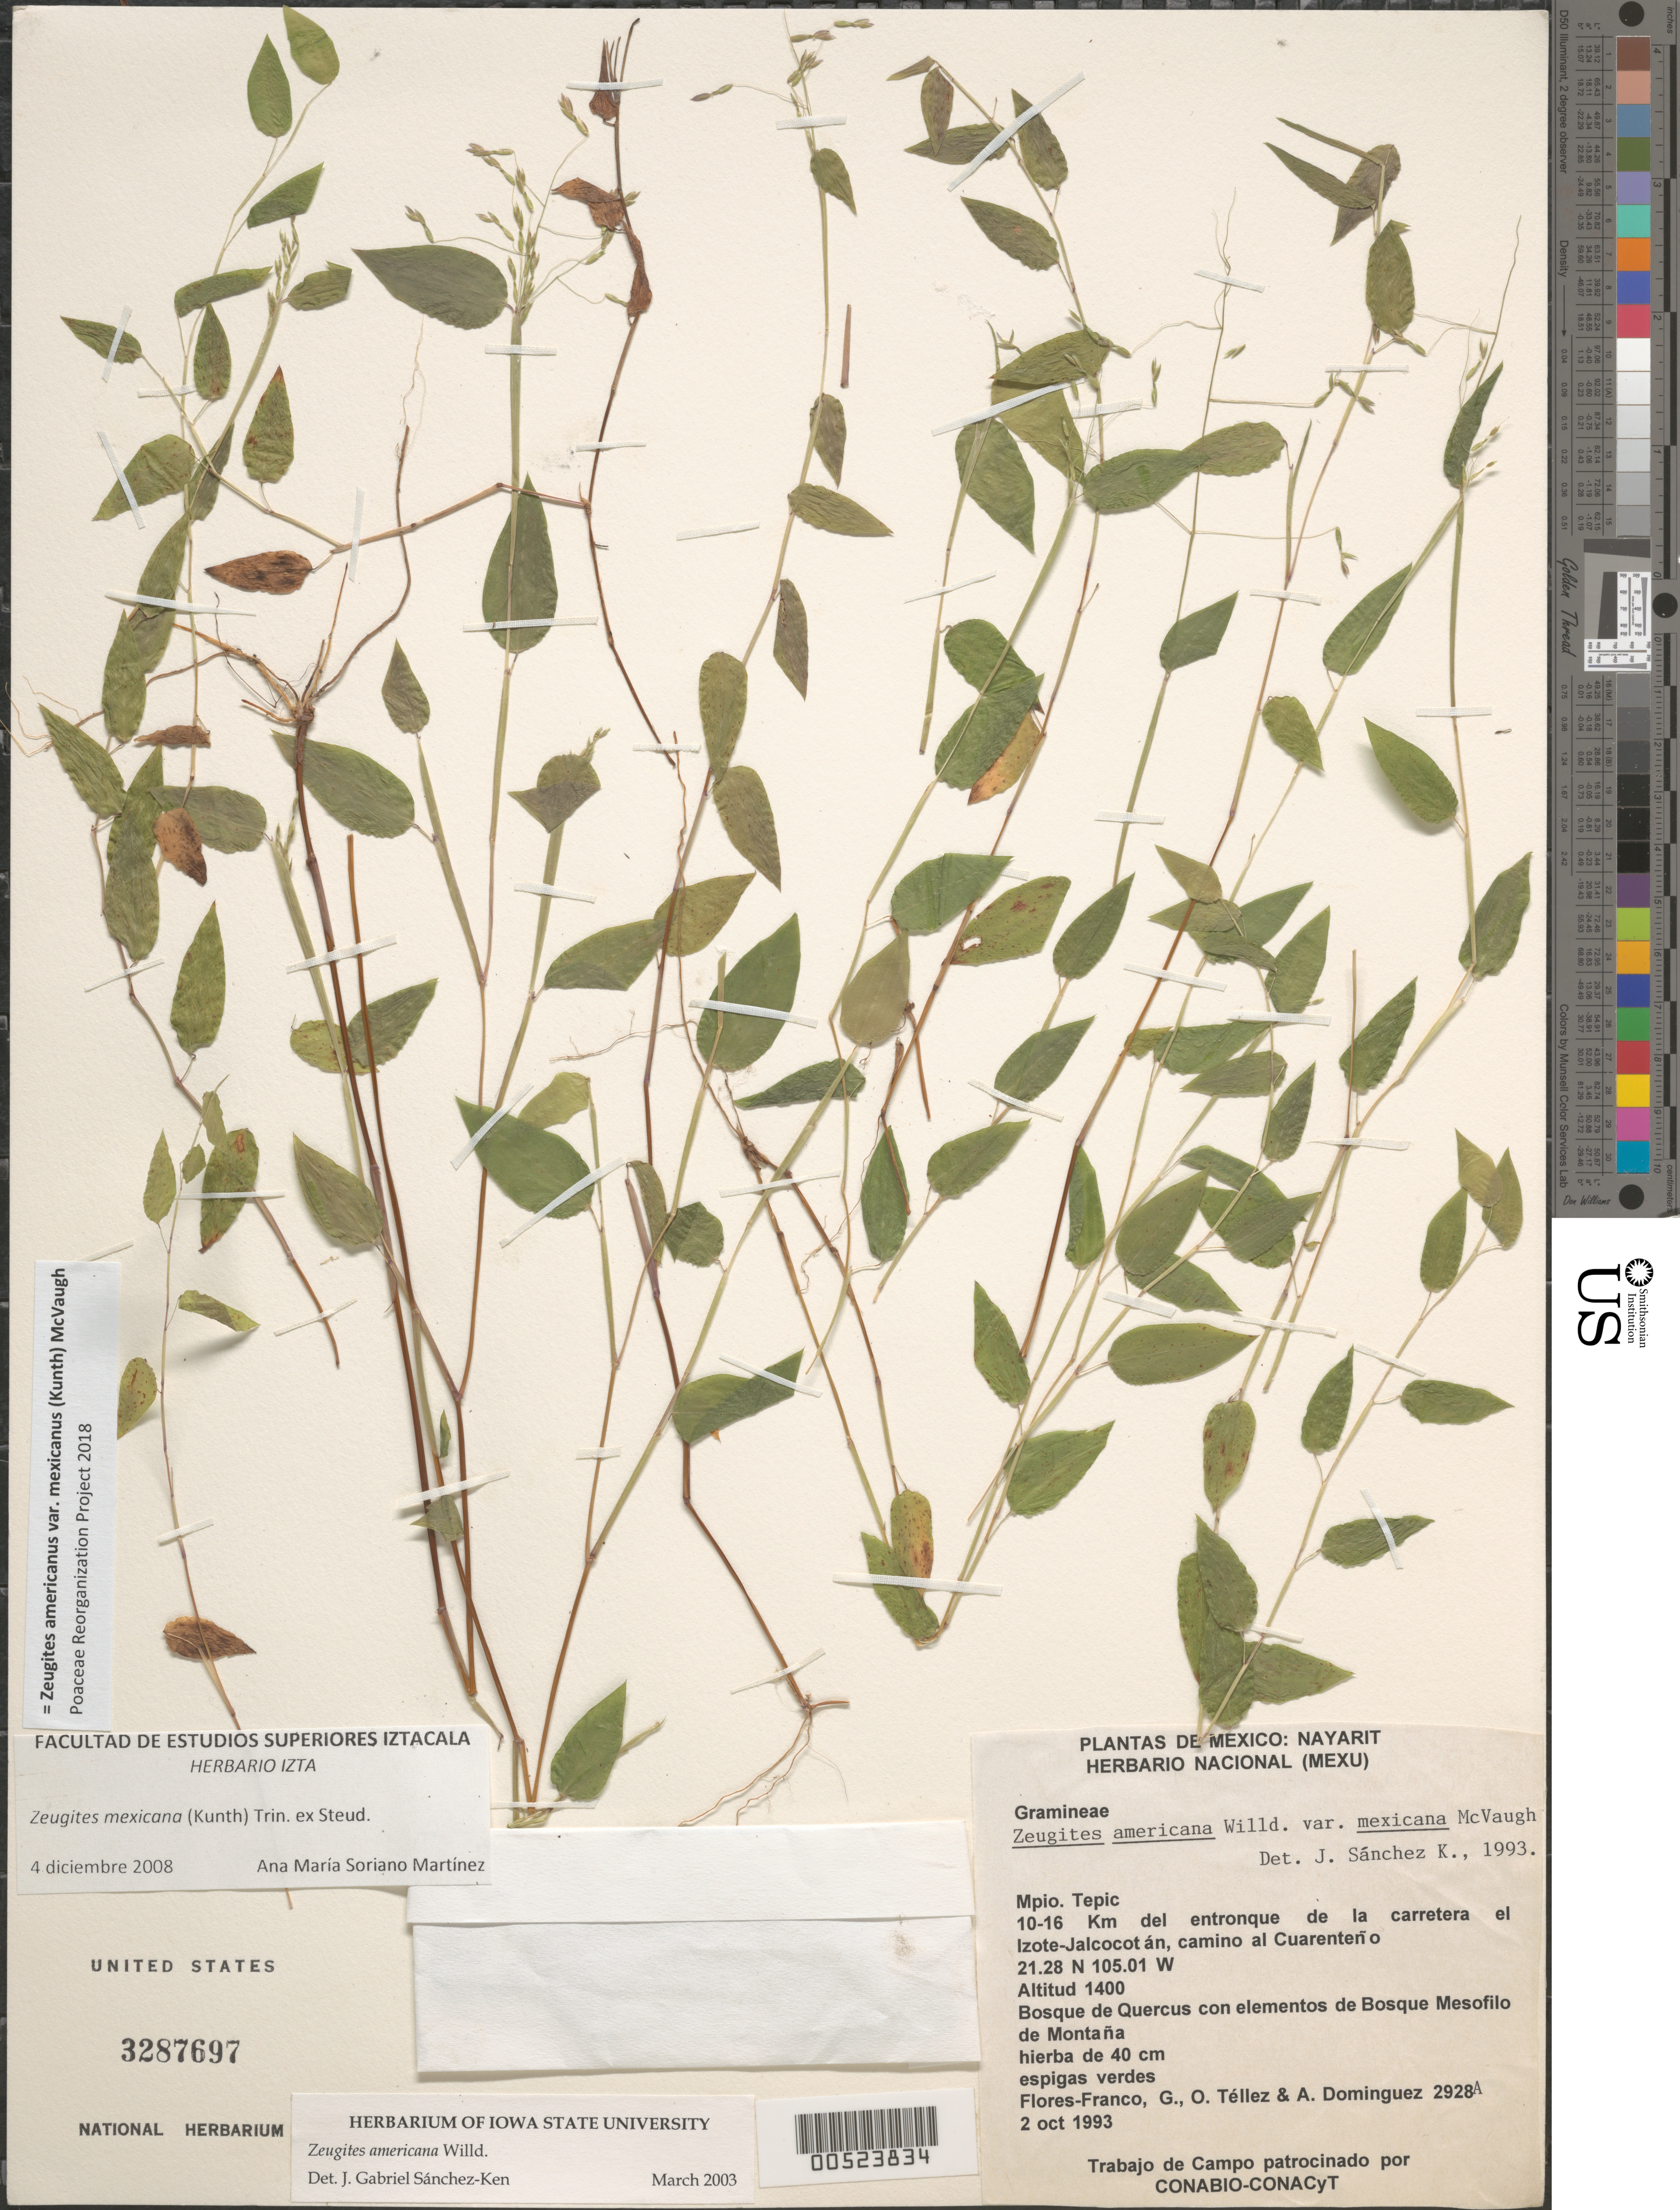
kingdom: Plantae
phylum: Tracheophyta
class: Liliopsida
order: Poales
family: Poaceae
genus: Zeugites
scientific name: Zeugites americanus var. mexicanus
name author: (Kunth) McVaugh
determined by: Poaceae Reorganization Project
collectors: G. Flores F., O. Tellez & A. Dominguez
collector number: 2928A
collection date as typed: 2 Oct 1993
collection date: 1993-10-02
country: Mexico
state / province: Nayarit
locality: Mpio. Tepic, 10-16 km del entronque de la carretera el Izote-Jalcocotan, camino al Cuarenteño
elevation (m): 1400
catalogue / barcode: US 3287697